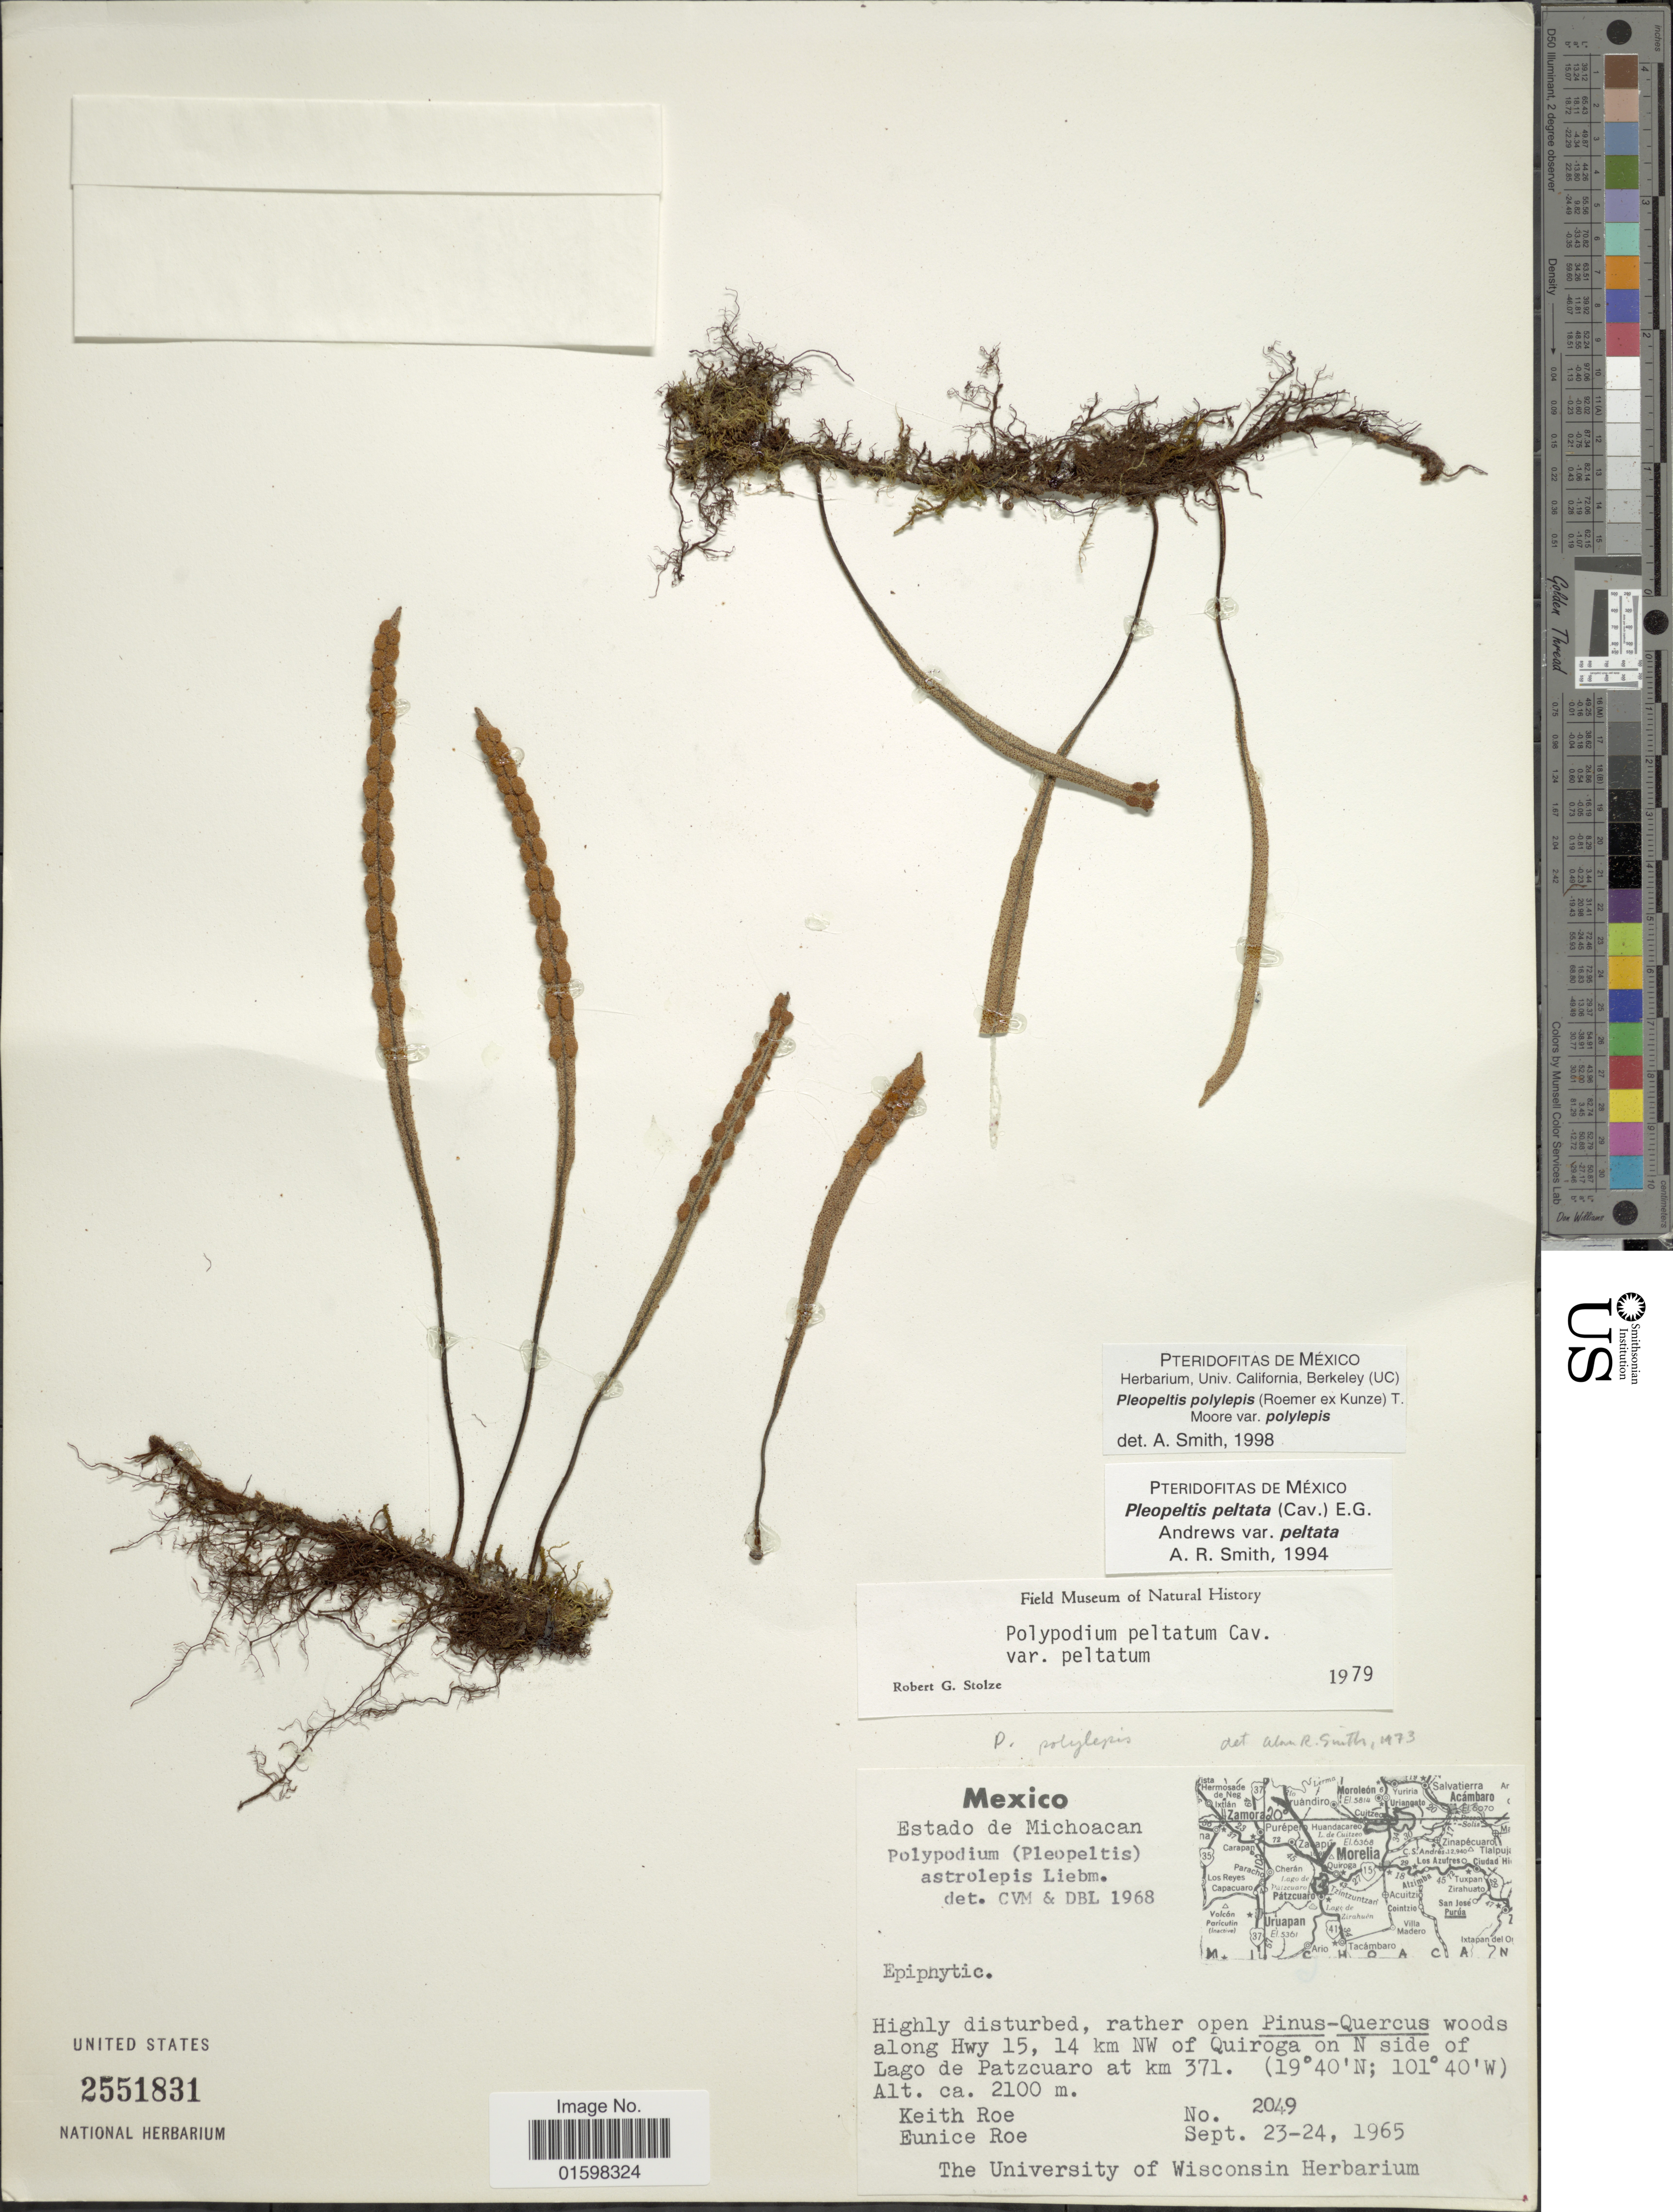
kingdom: Plantae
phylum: Tracheophyta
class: Polypodiopsida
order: Polypodiales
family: Polypodiaceae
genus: Pleopeltis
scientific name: Pleopeltis polylepis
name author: (Roem. ex Kunze) T. Moore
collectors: K. E. Roe & E. Roe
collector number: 2049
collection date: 1965-09-23/1965-09-24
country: Mexico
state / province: Michoacán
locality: Estado de Michoacan, along Hwy 15, 14 km NW of Quiroga on N side of Lago de Patzcuaro at Km 371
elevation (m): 2100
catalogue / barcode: US 2551831